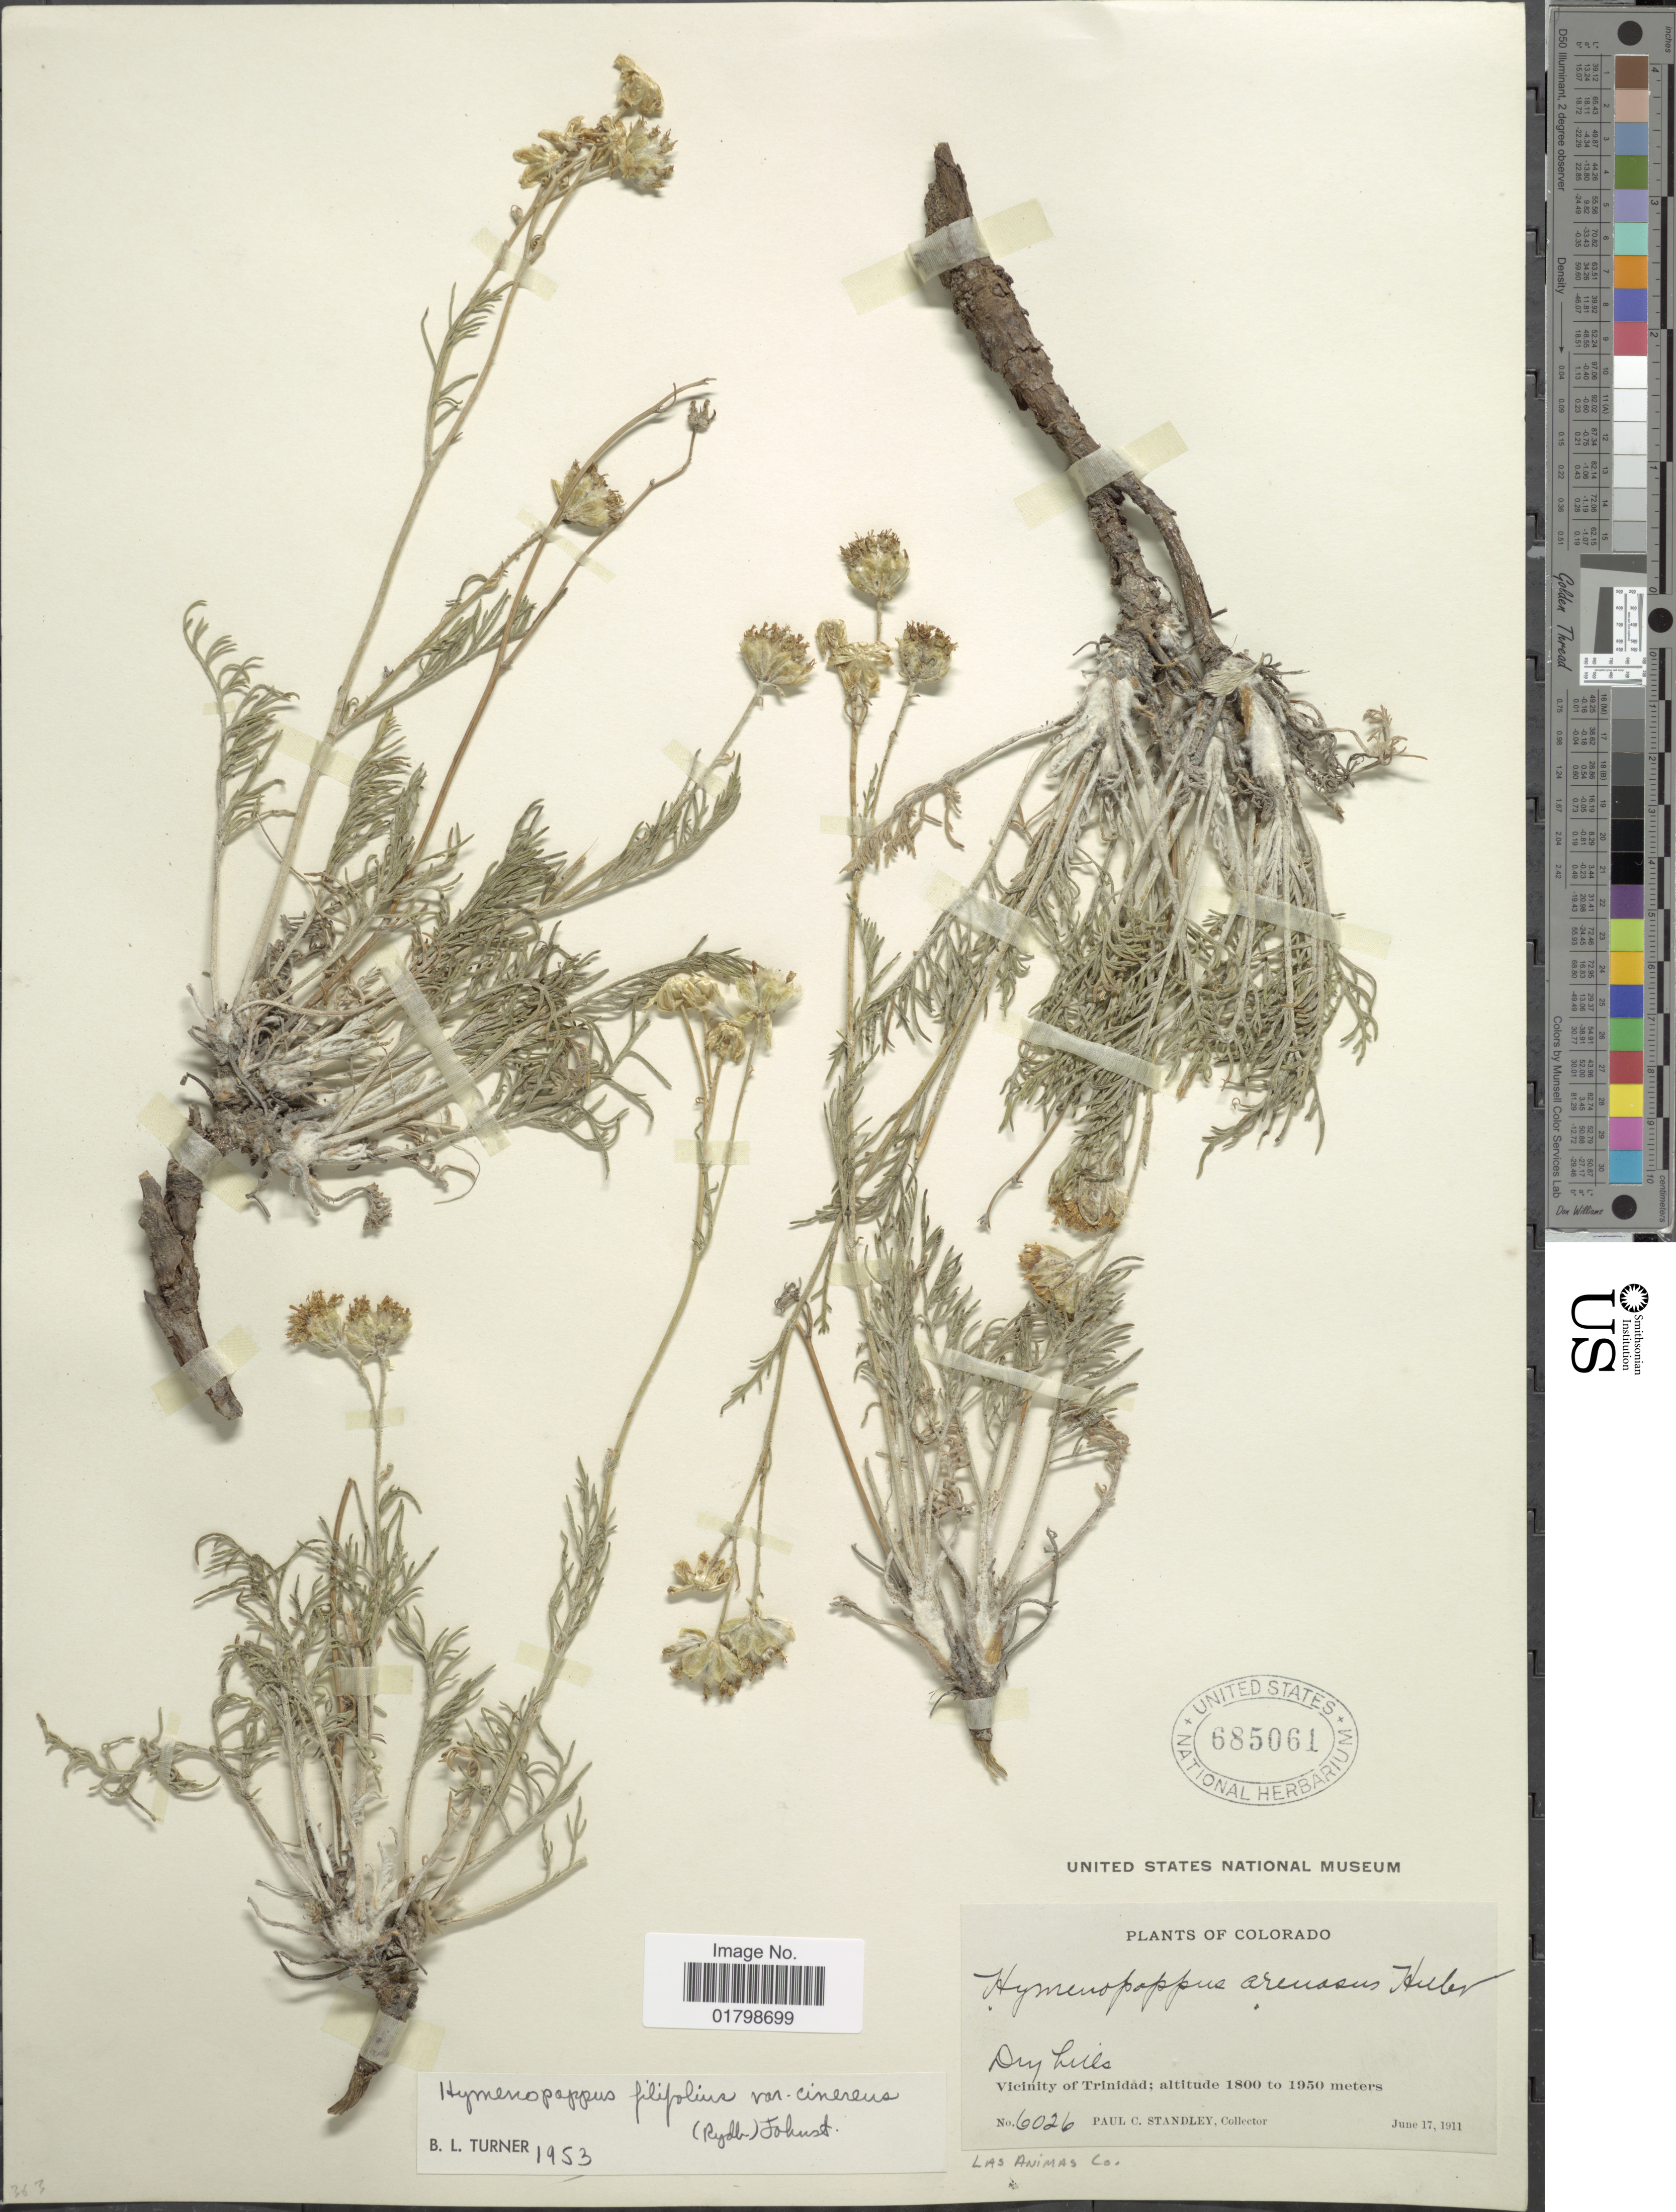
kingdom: Plantae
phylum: Tracheophyta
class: Magnoliopsida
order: Asterales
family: Asteraceae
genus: Hymenopappus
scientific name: Hymenopappus filifolius var. cinereus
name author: (Rydb.) I.M. Johnst.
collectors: P. C. Standley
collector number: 6026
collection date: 1911-06-17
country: United States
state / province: Colorado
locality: Vicinity of Trinidad, Las Animas Co.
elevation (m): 1800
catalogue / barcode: US 685061